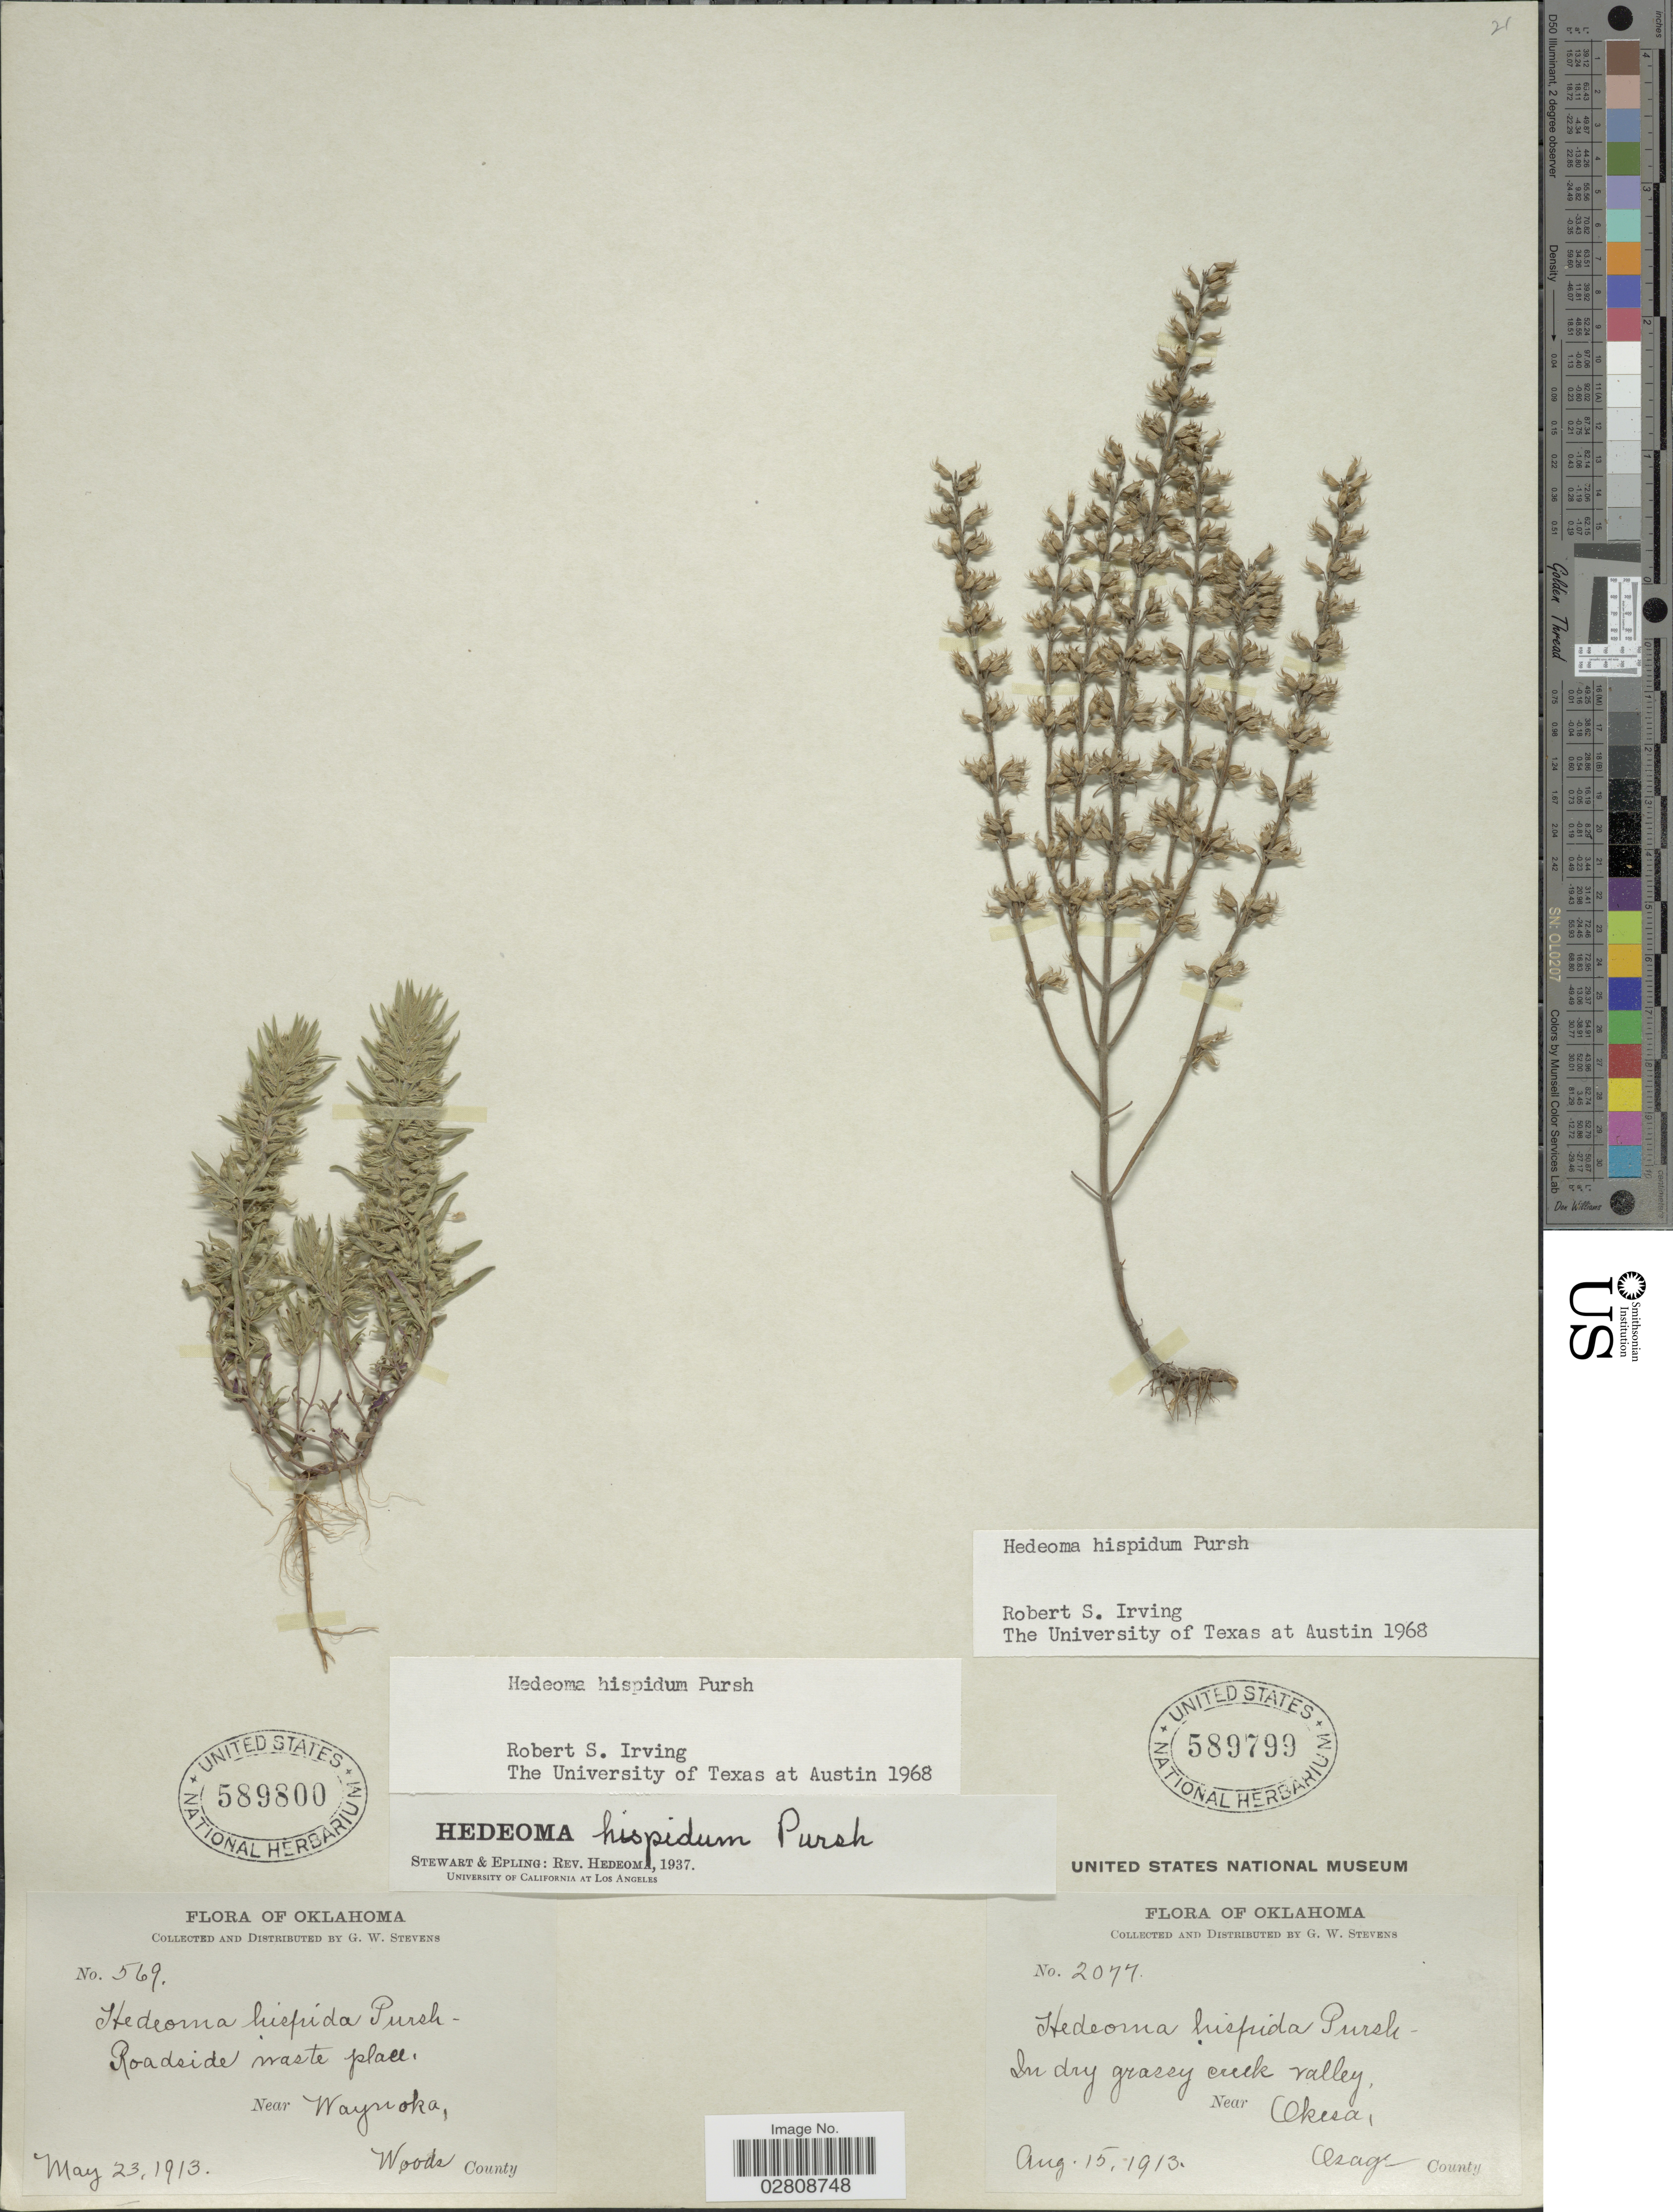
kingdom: Plantae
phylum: Tracheophyta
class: Magnoliopsida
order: Lamiales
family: Lamiaceae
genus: Hedeoma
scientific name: Hedeoma hispida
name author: Pursh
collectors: G. W. Stevens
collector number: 2077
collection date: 1913-08-15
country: United States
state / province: Oklahoma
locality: In dry grassy creek valley, near Okesa, Osage County.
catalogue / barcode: US 589799